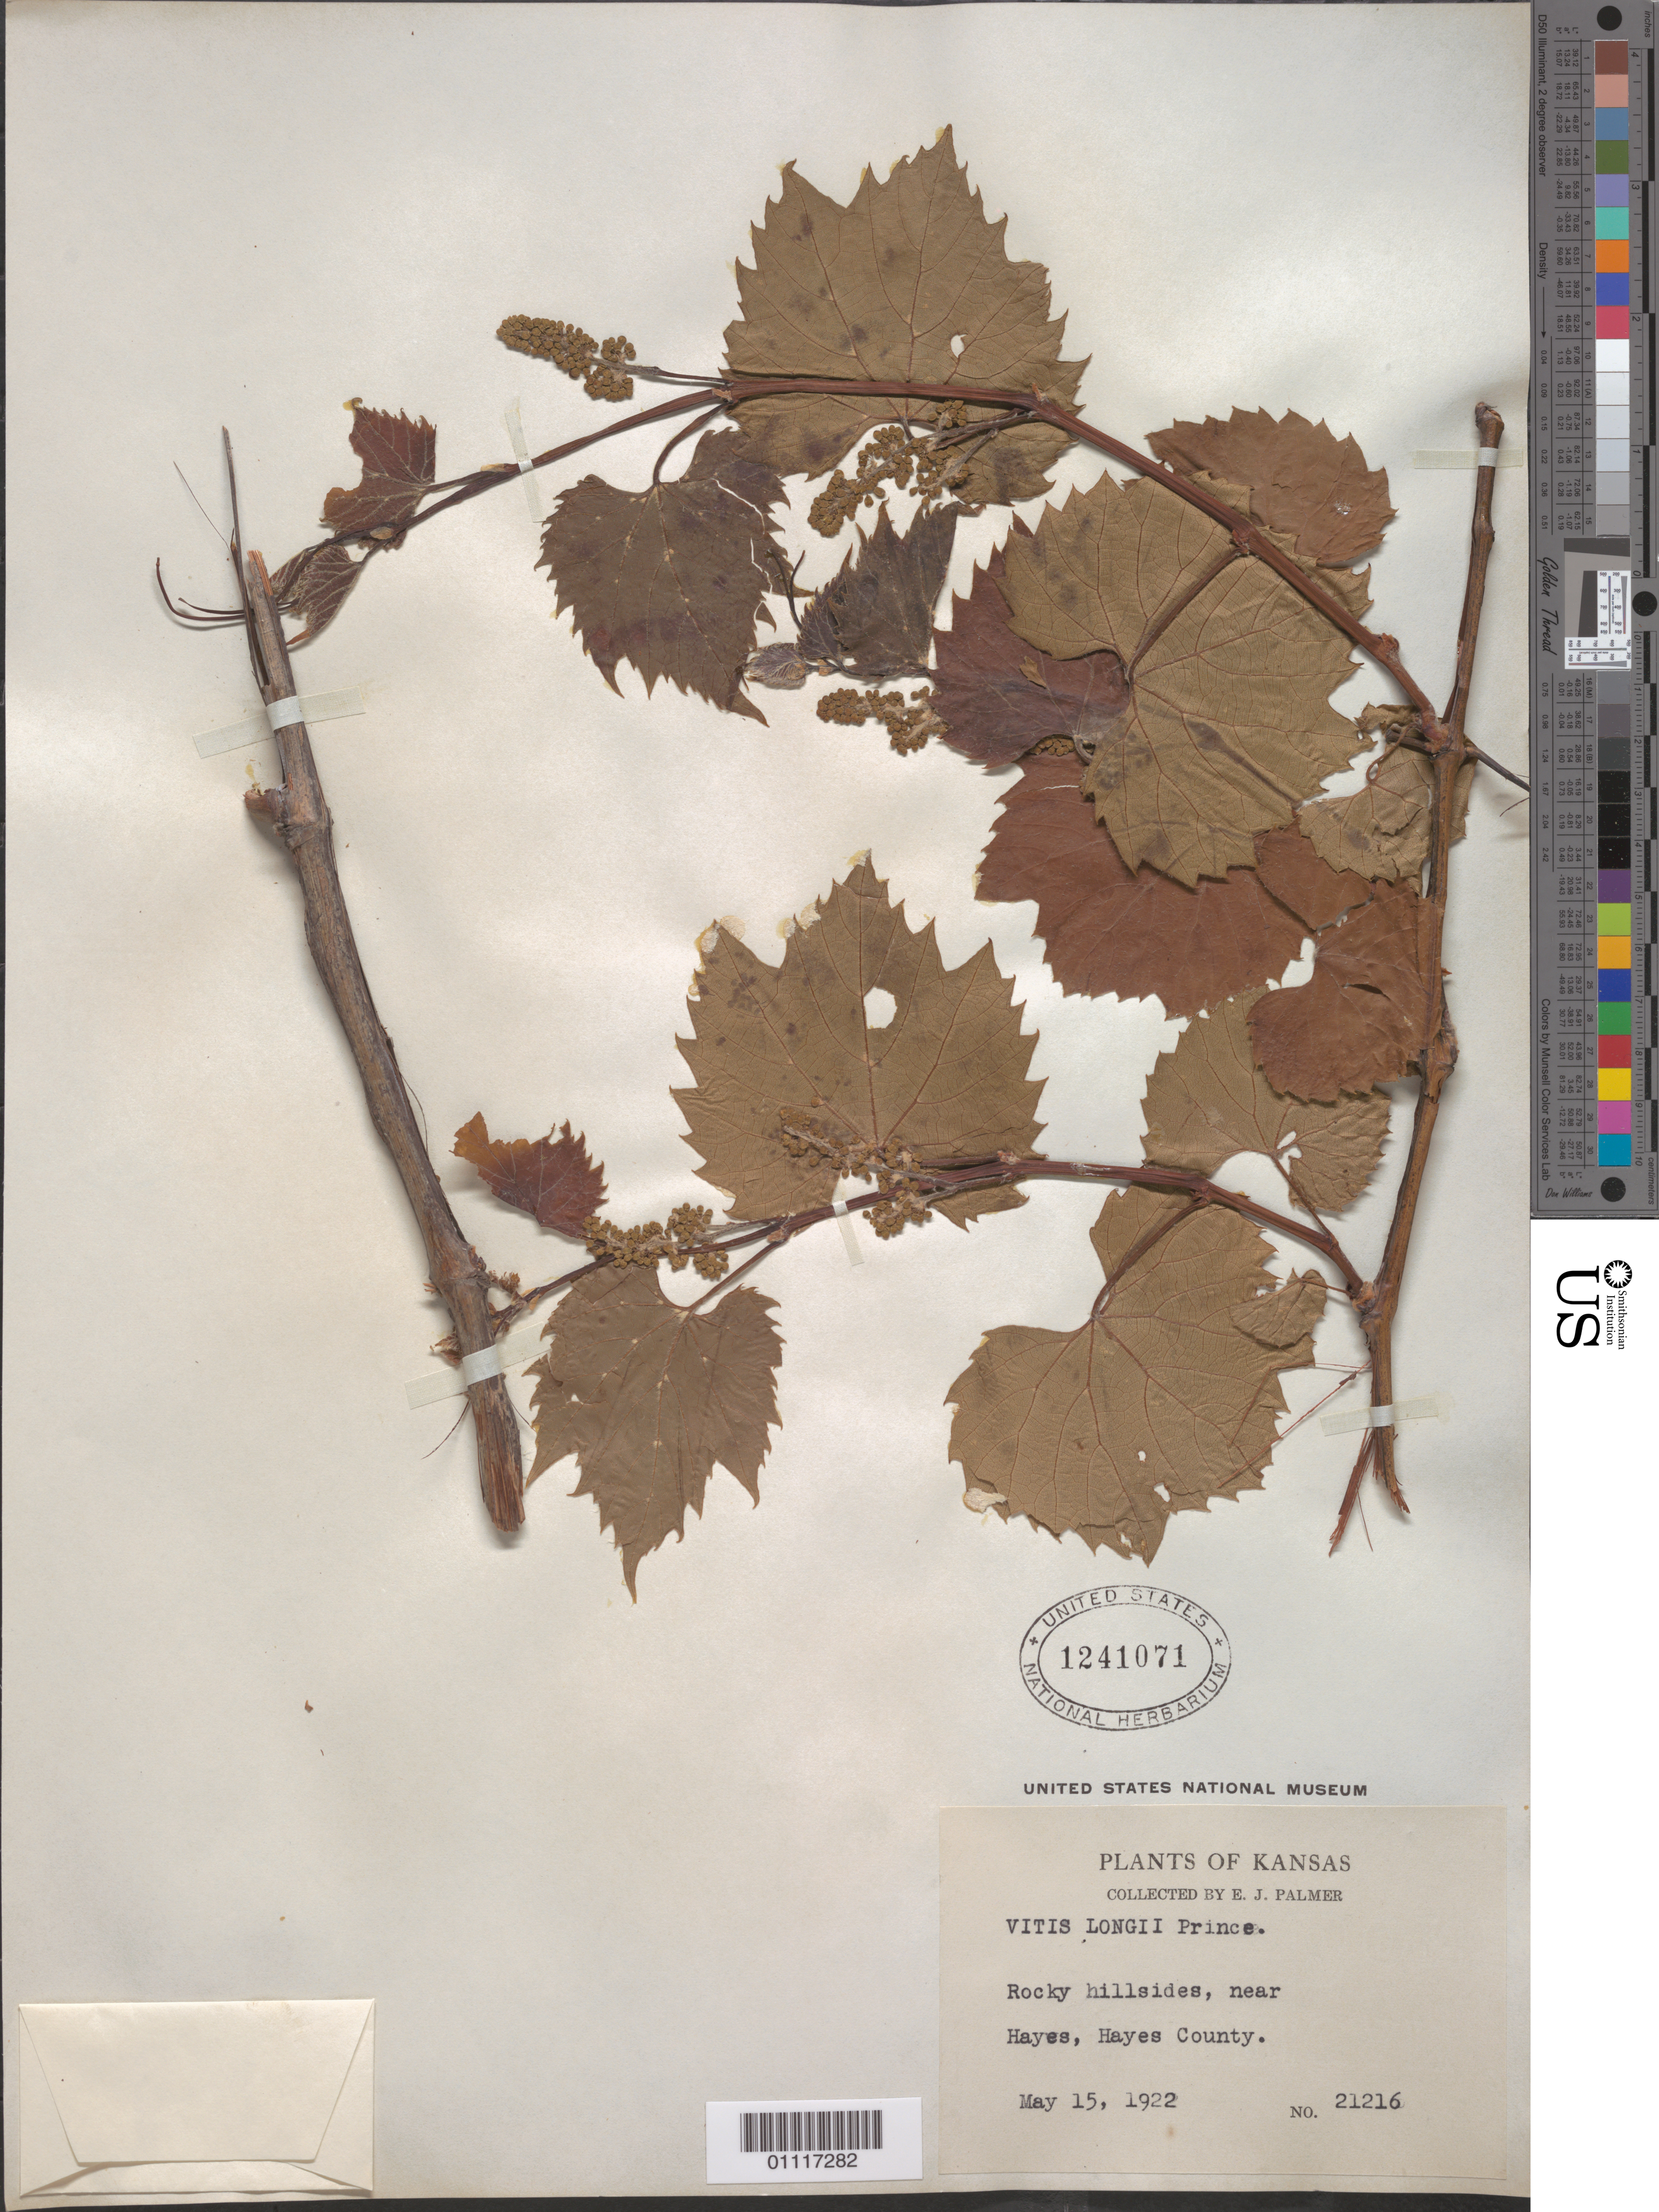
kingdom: Plantae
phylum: Tracheophyta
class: Magnoliopsida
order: Vitales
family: Vitaceae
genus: Vitis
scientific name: Vitis longii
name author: W.R. Prince & Prince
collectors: E. J. Palmer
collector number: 21216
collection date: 1922-05-15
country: United States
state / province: Kansas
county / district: Hayes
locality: Hayes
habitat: Rocky hillsides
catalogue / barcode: US 1241071